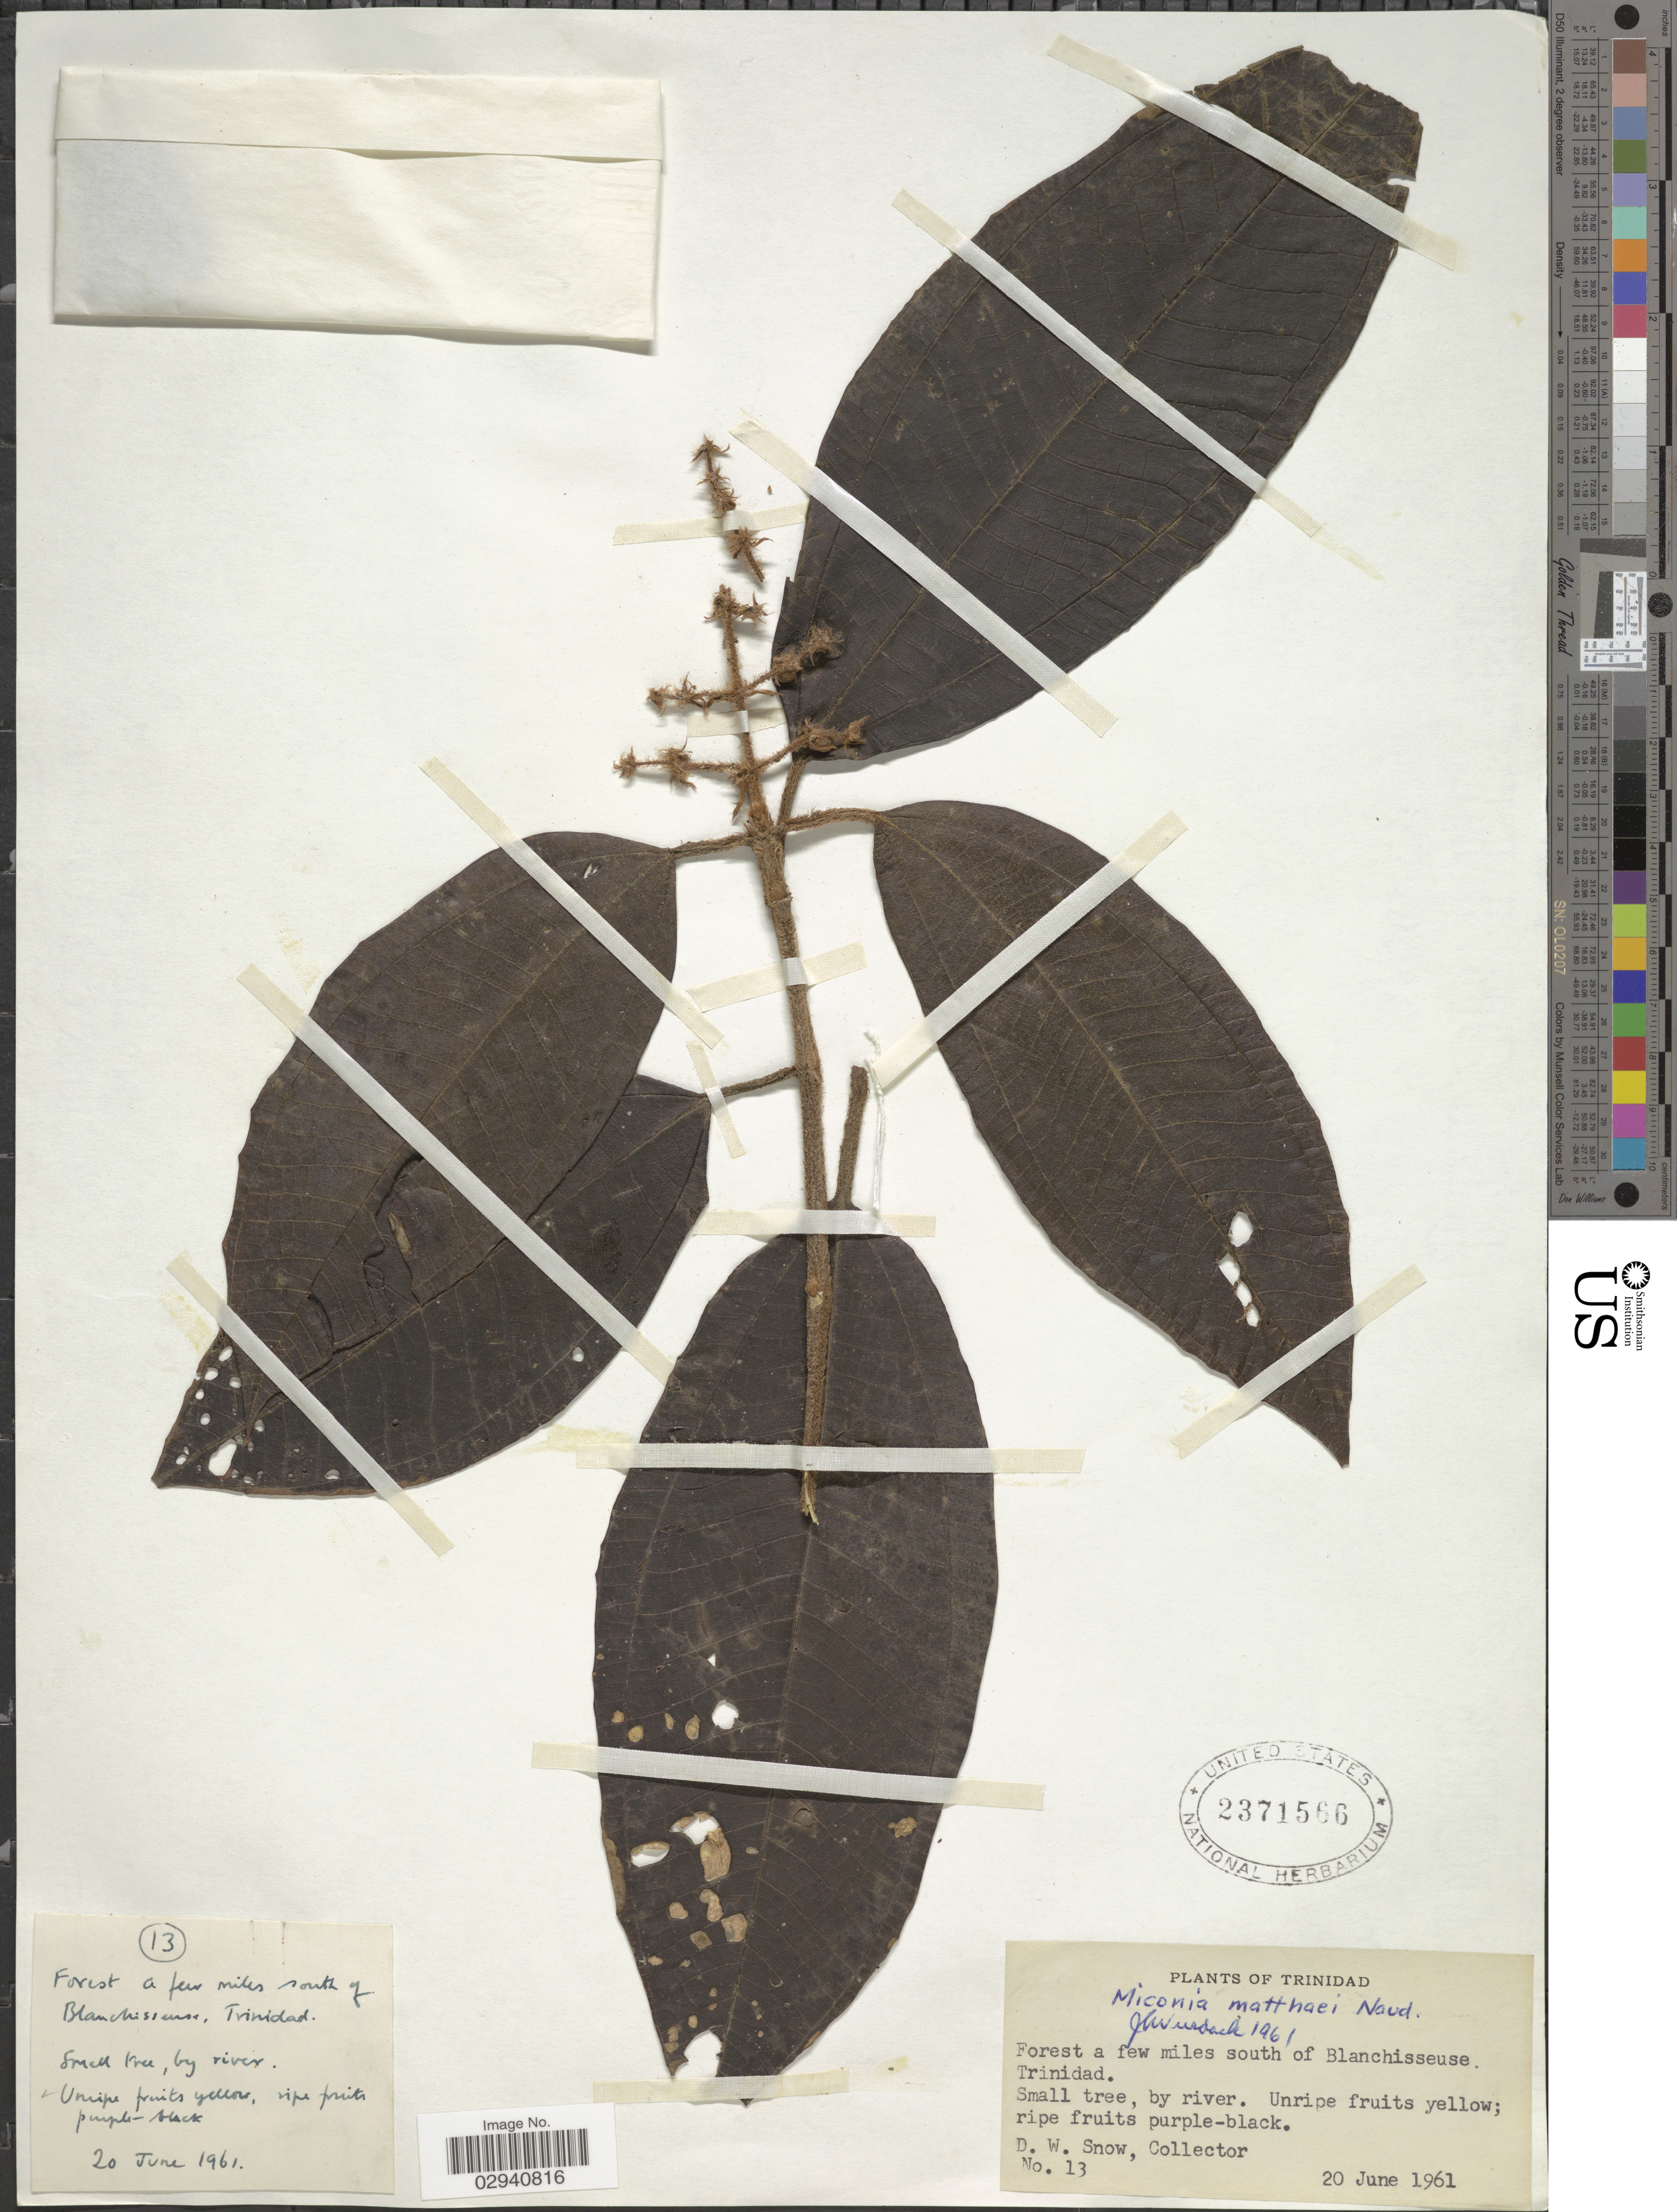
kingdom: Plantae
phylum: Tracheophyta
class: Magnoliopsida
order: Myrtales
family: Melastomataceae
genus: Miconia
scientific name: Miconia matthaei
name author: Naudin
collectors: D. Snow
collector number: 13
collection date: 1961-06-20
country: Trinidad and Tobago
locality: Trinidad. Forest a few miles south of Blanchisseuse.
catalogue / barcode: US 2371566